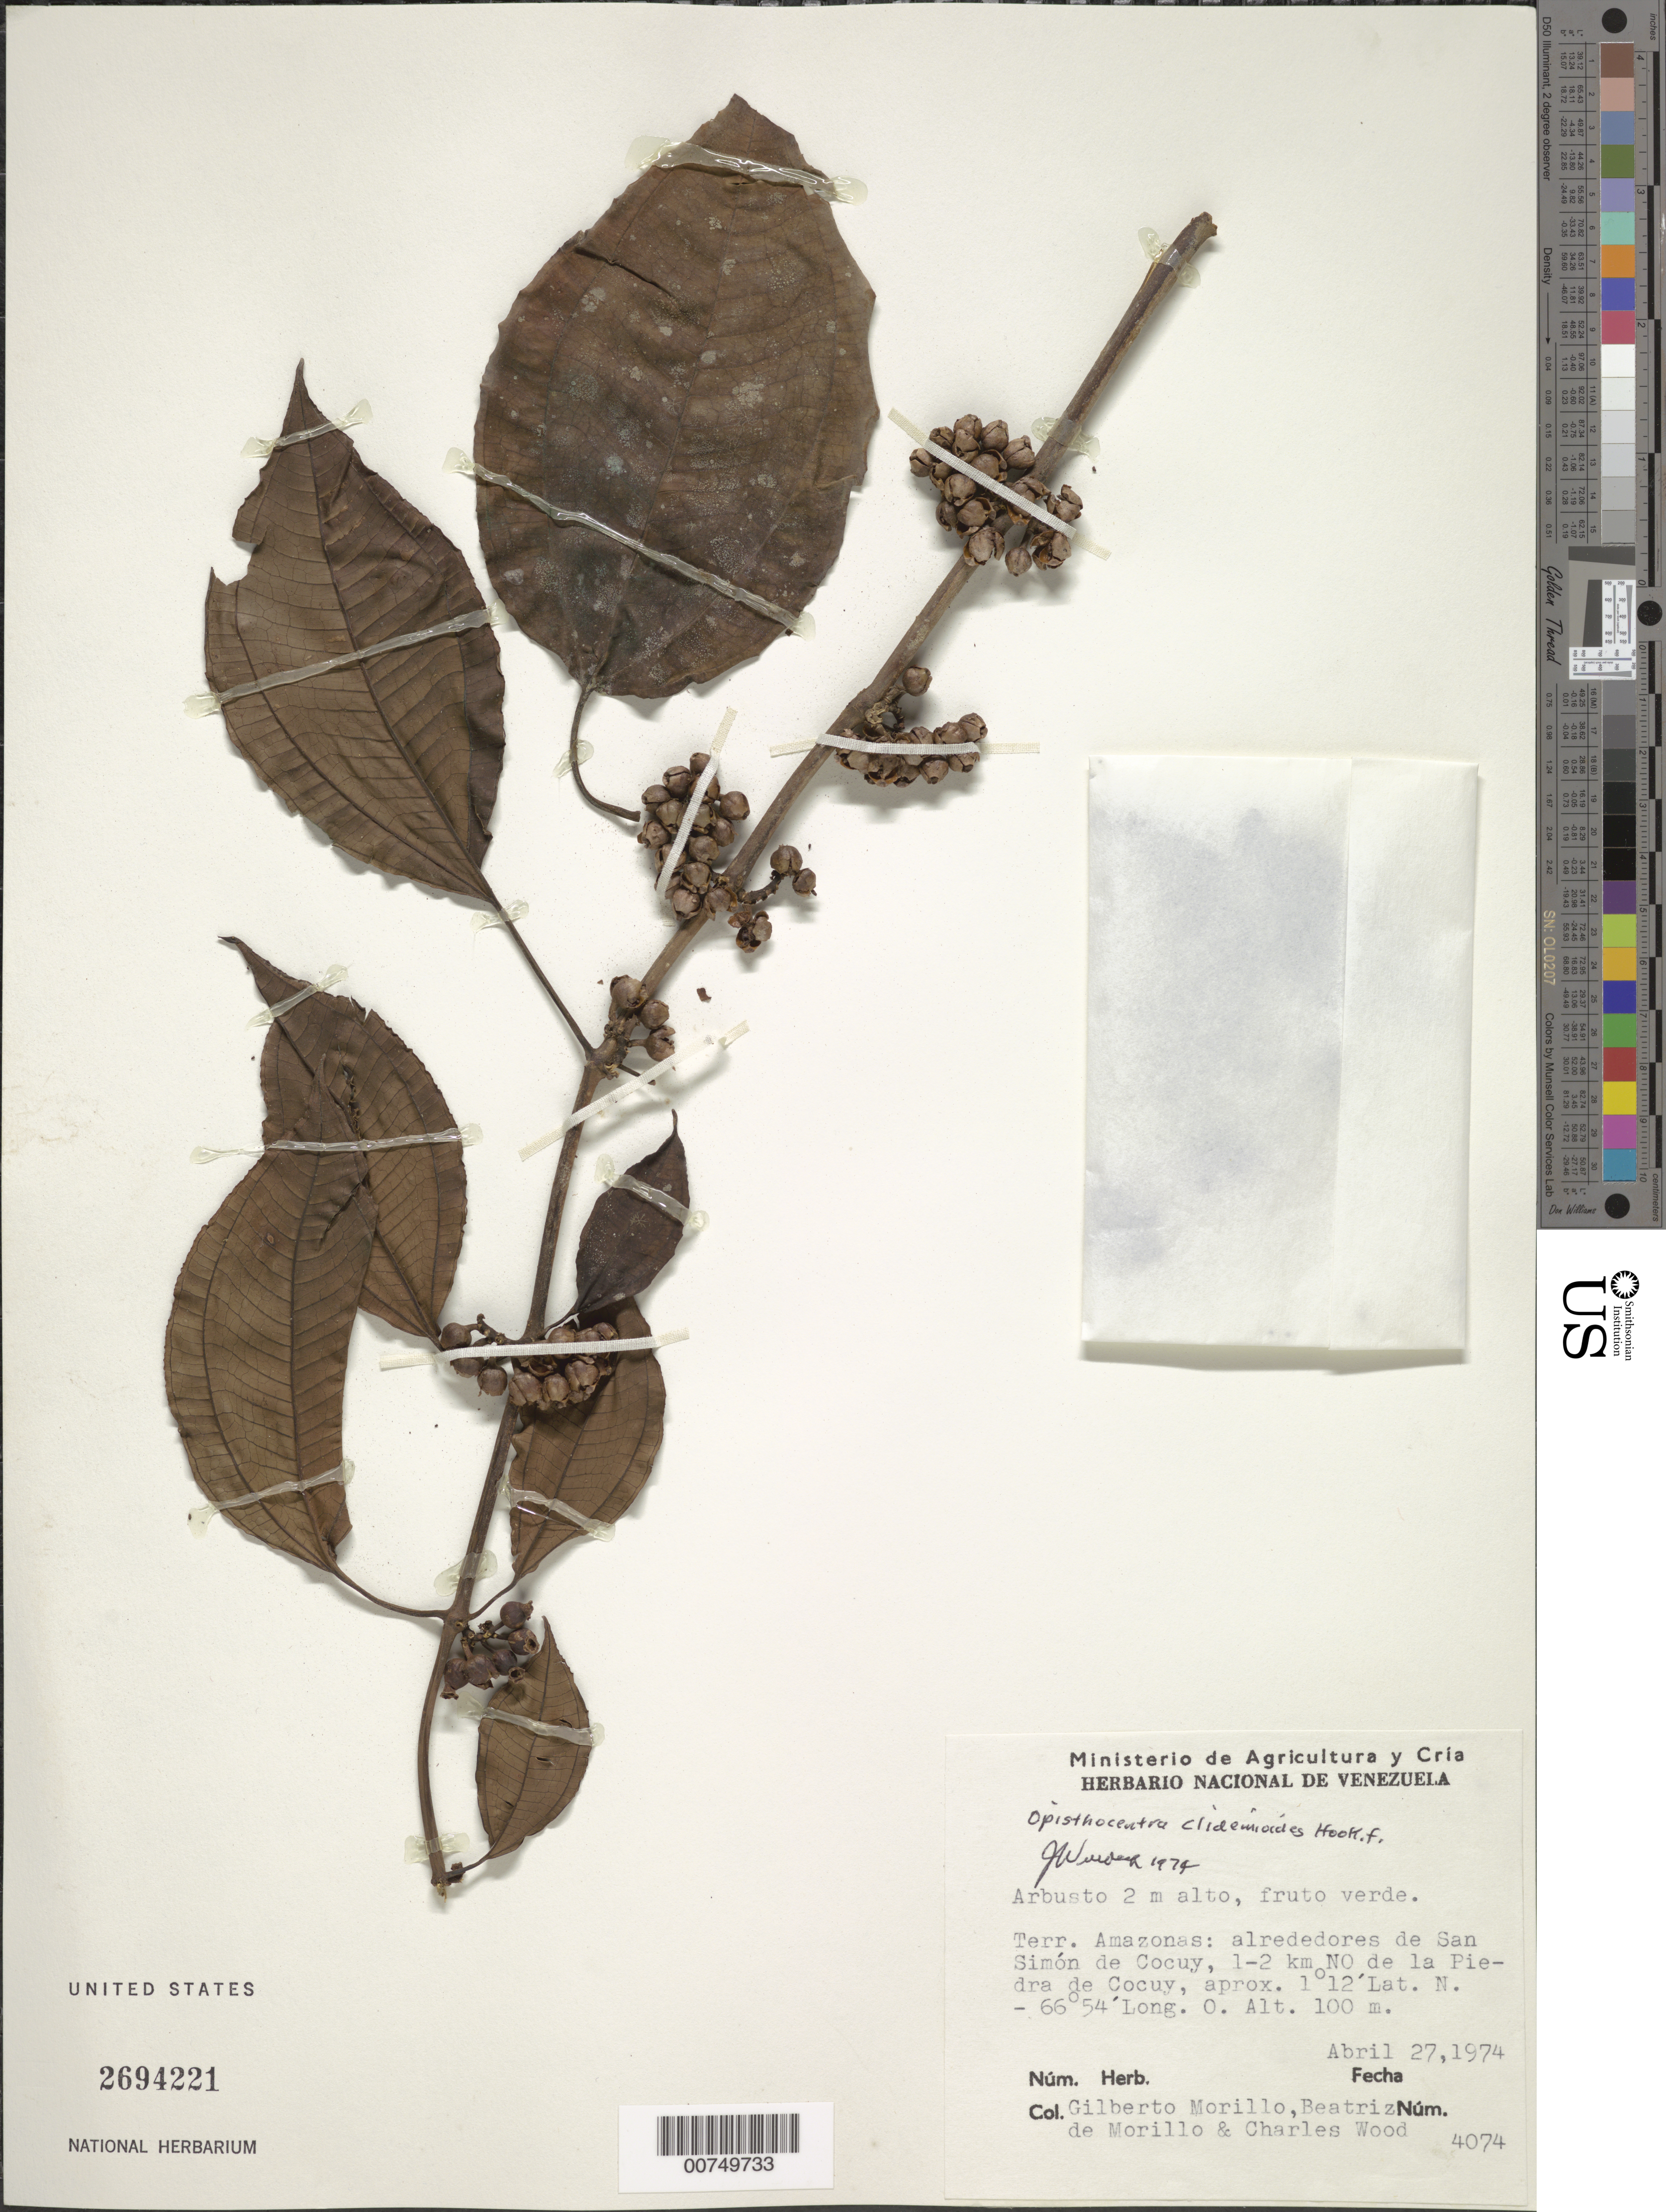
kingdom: Plantae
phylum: Tracheophyta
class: Magnoliopsida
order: Myrtales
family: Melastomataceae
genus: Opisthocentra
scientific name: Opisthocentra clidemioides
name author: Hook. f.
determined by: Wurdack, John J., (US), US (UNITED STATES)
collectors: G. Morillo, B. Morillo & C. Wood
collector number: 4074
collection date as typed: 27-Apr-74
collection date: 1974-04-27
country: Venezuela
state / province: Amazonas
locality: San Simon de Cocuy, 1-2 km N of Piedra de Cocuy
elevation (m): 100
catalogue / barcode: US 2694221